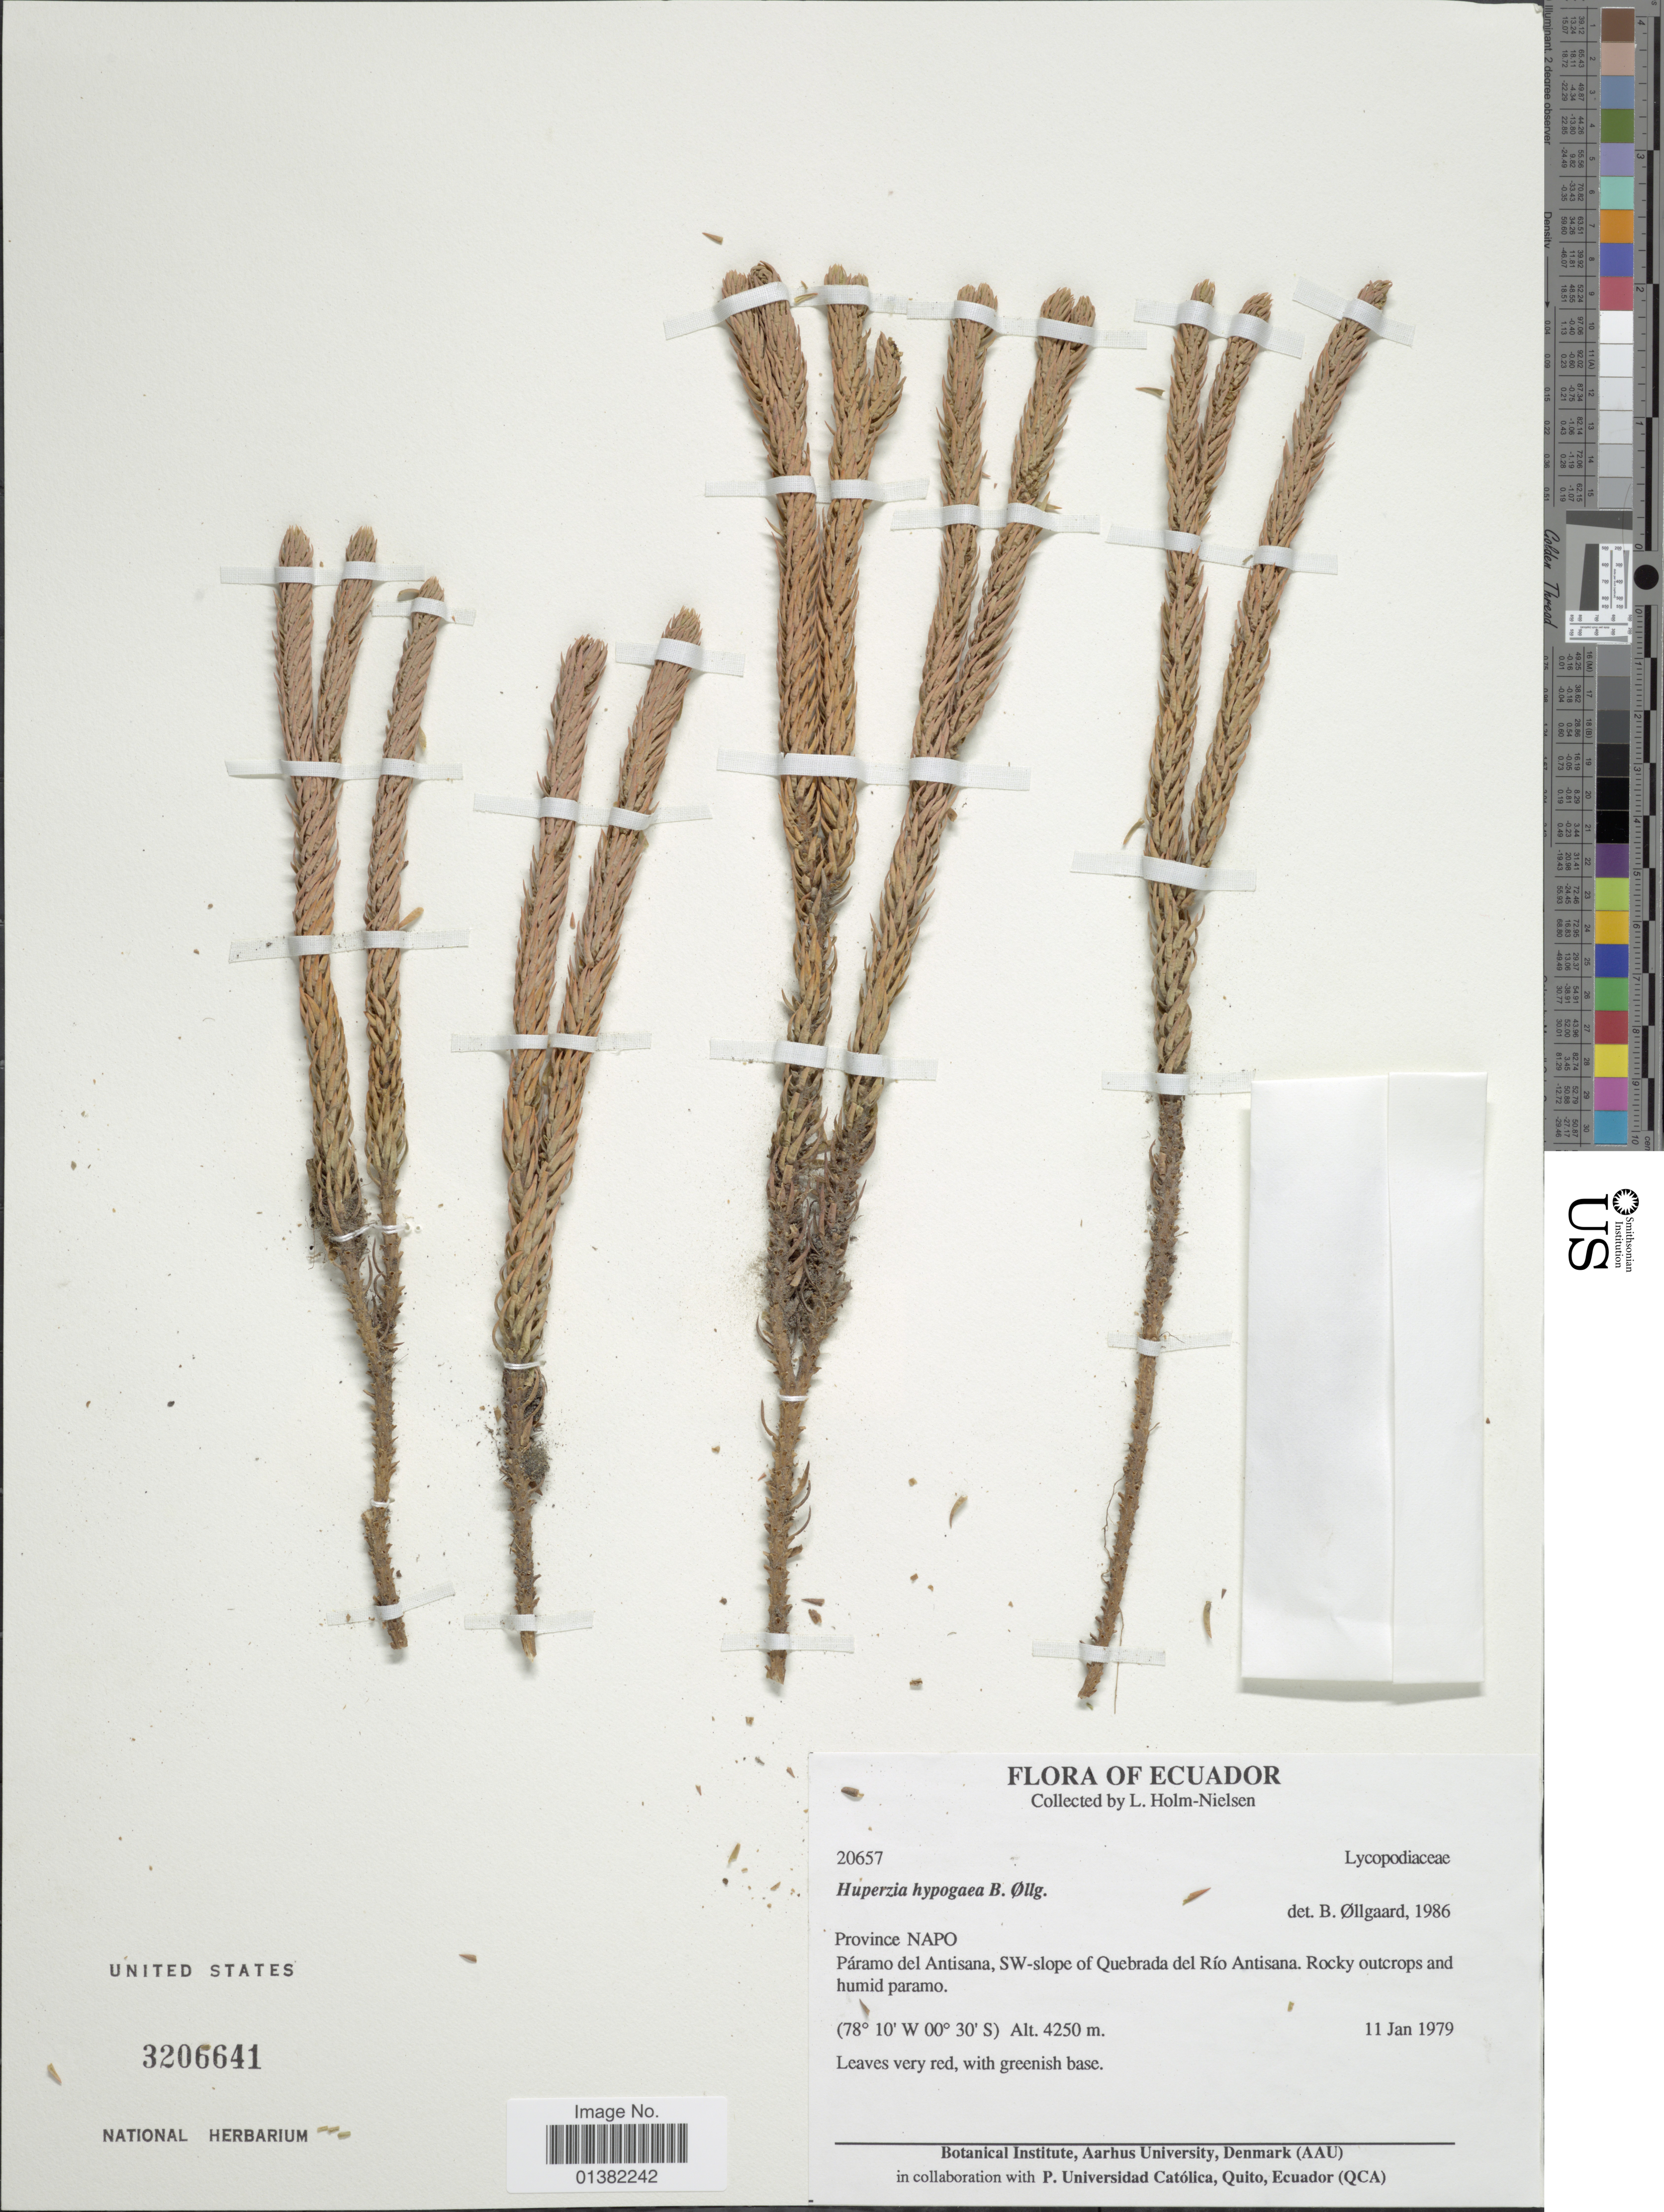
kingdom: Plantae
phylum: Tracheophyta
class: Lycopodiopsida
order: Lycopodiales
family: Lycopodiaceae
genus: Phlegmariurus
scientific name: Phlegmariurus hypogaeus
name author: (B. Øllg.) B. Øllg.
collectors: L. B. Holm-Nielsen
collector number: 20657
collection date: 1979-01-11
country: Ecuador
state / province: Napo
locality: Páramo del Antisana, SW-slope of Quebrada del Río Antisana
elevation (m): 4250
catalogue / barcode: US 3206641